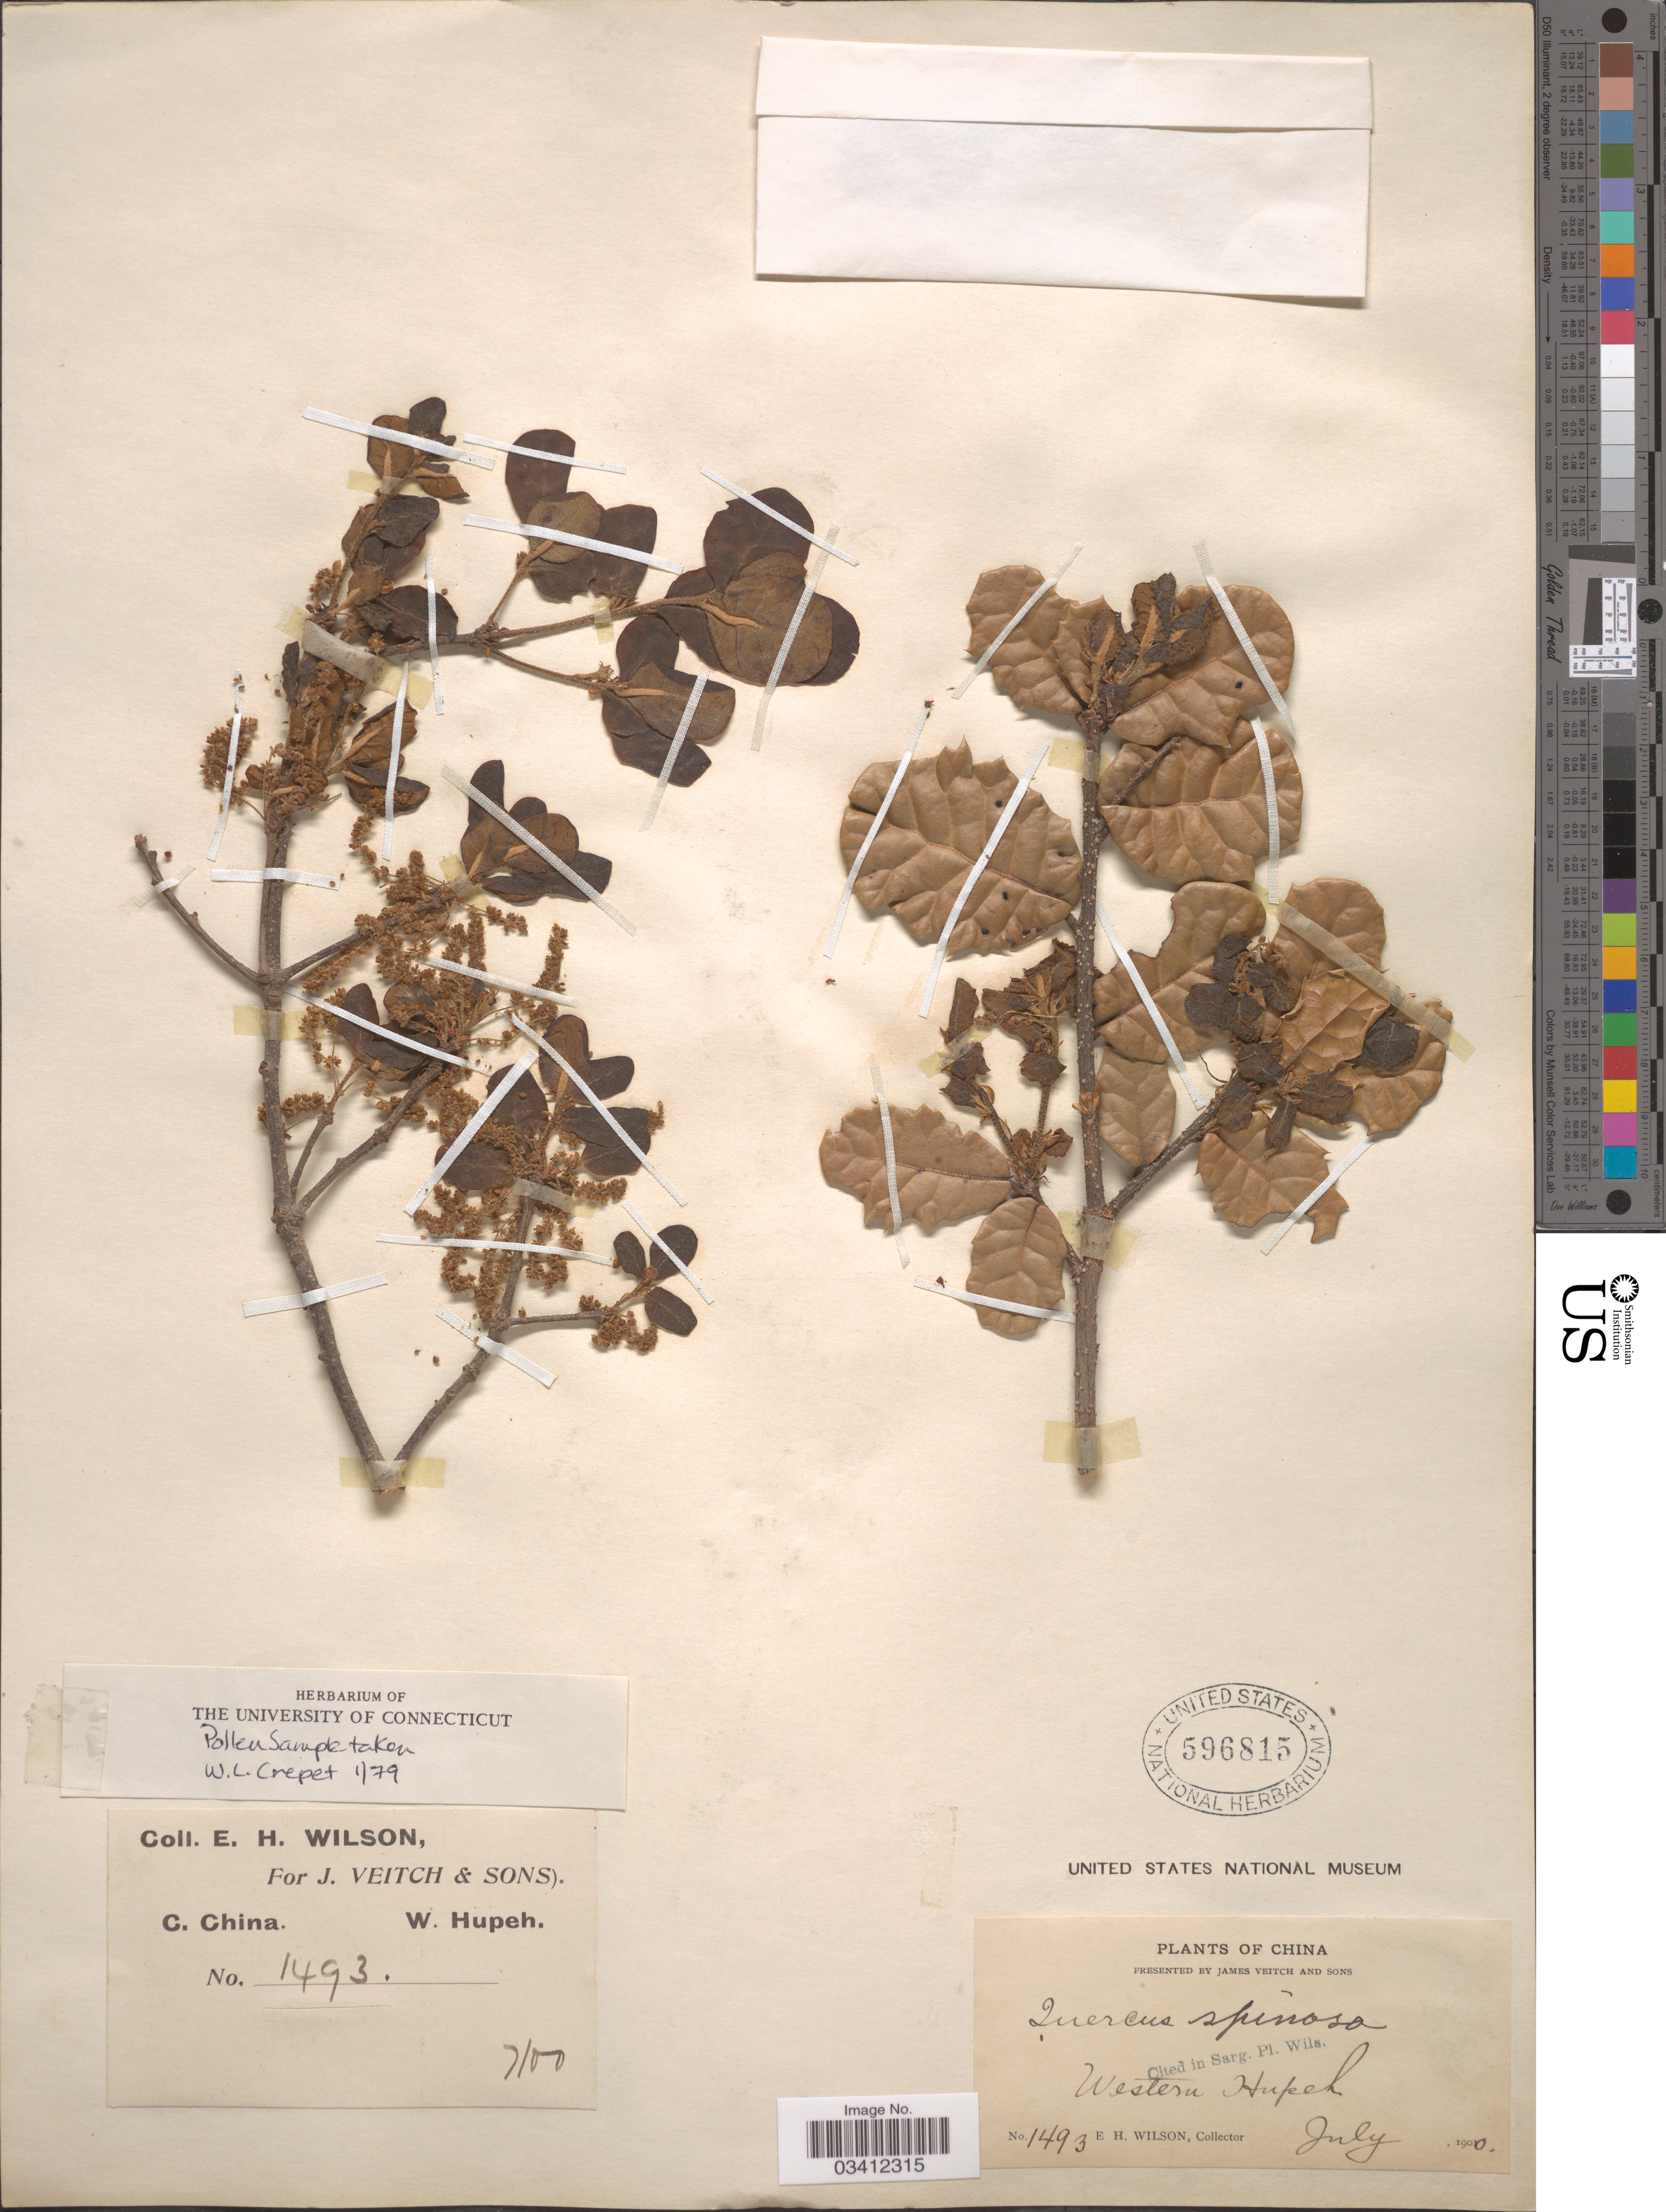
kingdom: Plantae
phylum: Tracheophyta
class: Magnoliopsida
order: Fagales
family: Fagaceae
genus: Quercus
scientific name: Quercus spinosa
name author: David ex Franch.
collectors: E. Wilson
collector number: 1493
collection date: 1900-07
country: China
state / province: Hubei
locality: C. China. Western Hupeh.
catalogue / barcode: US 596815